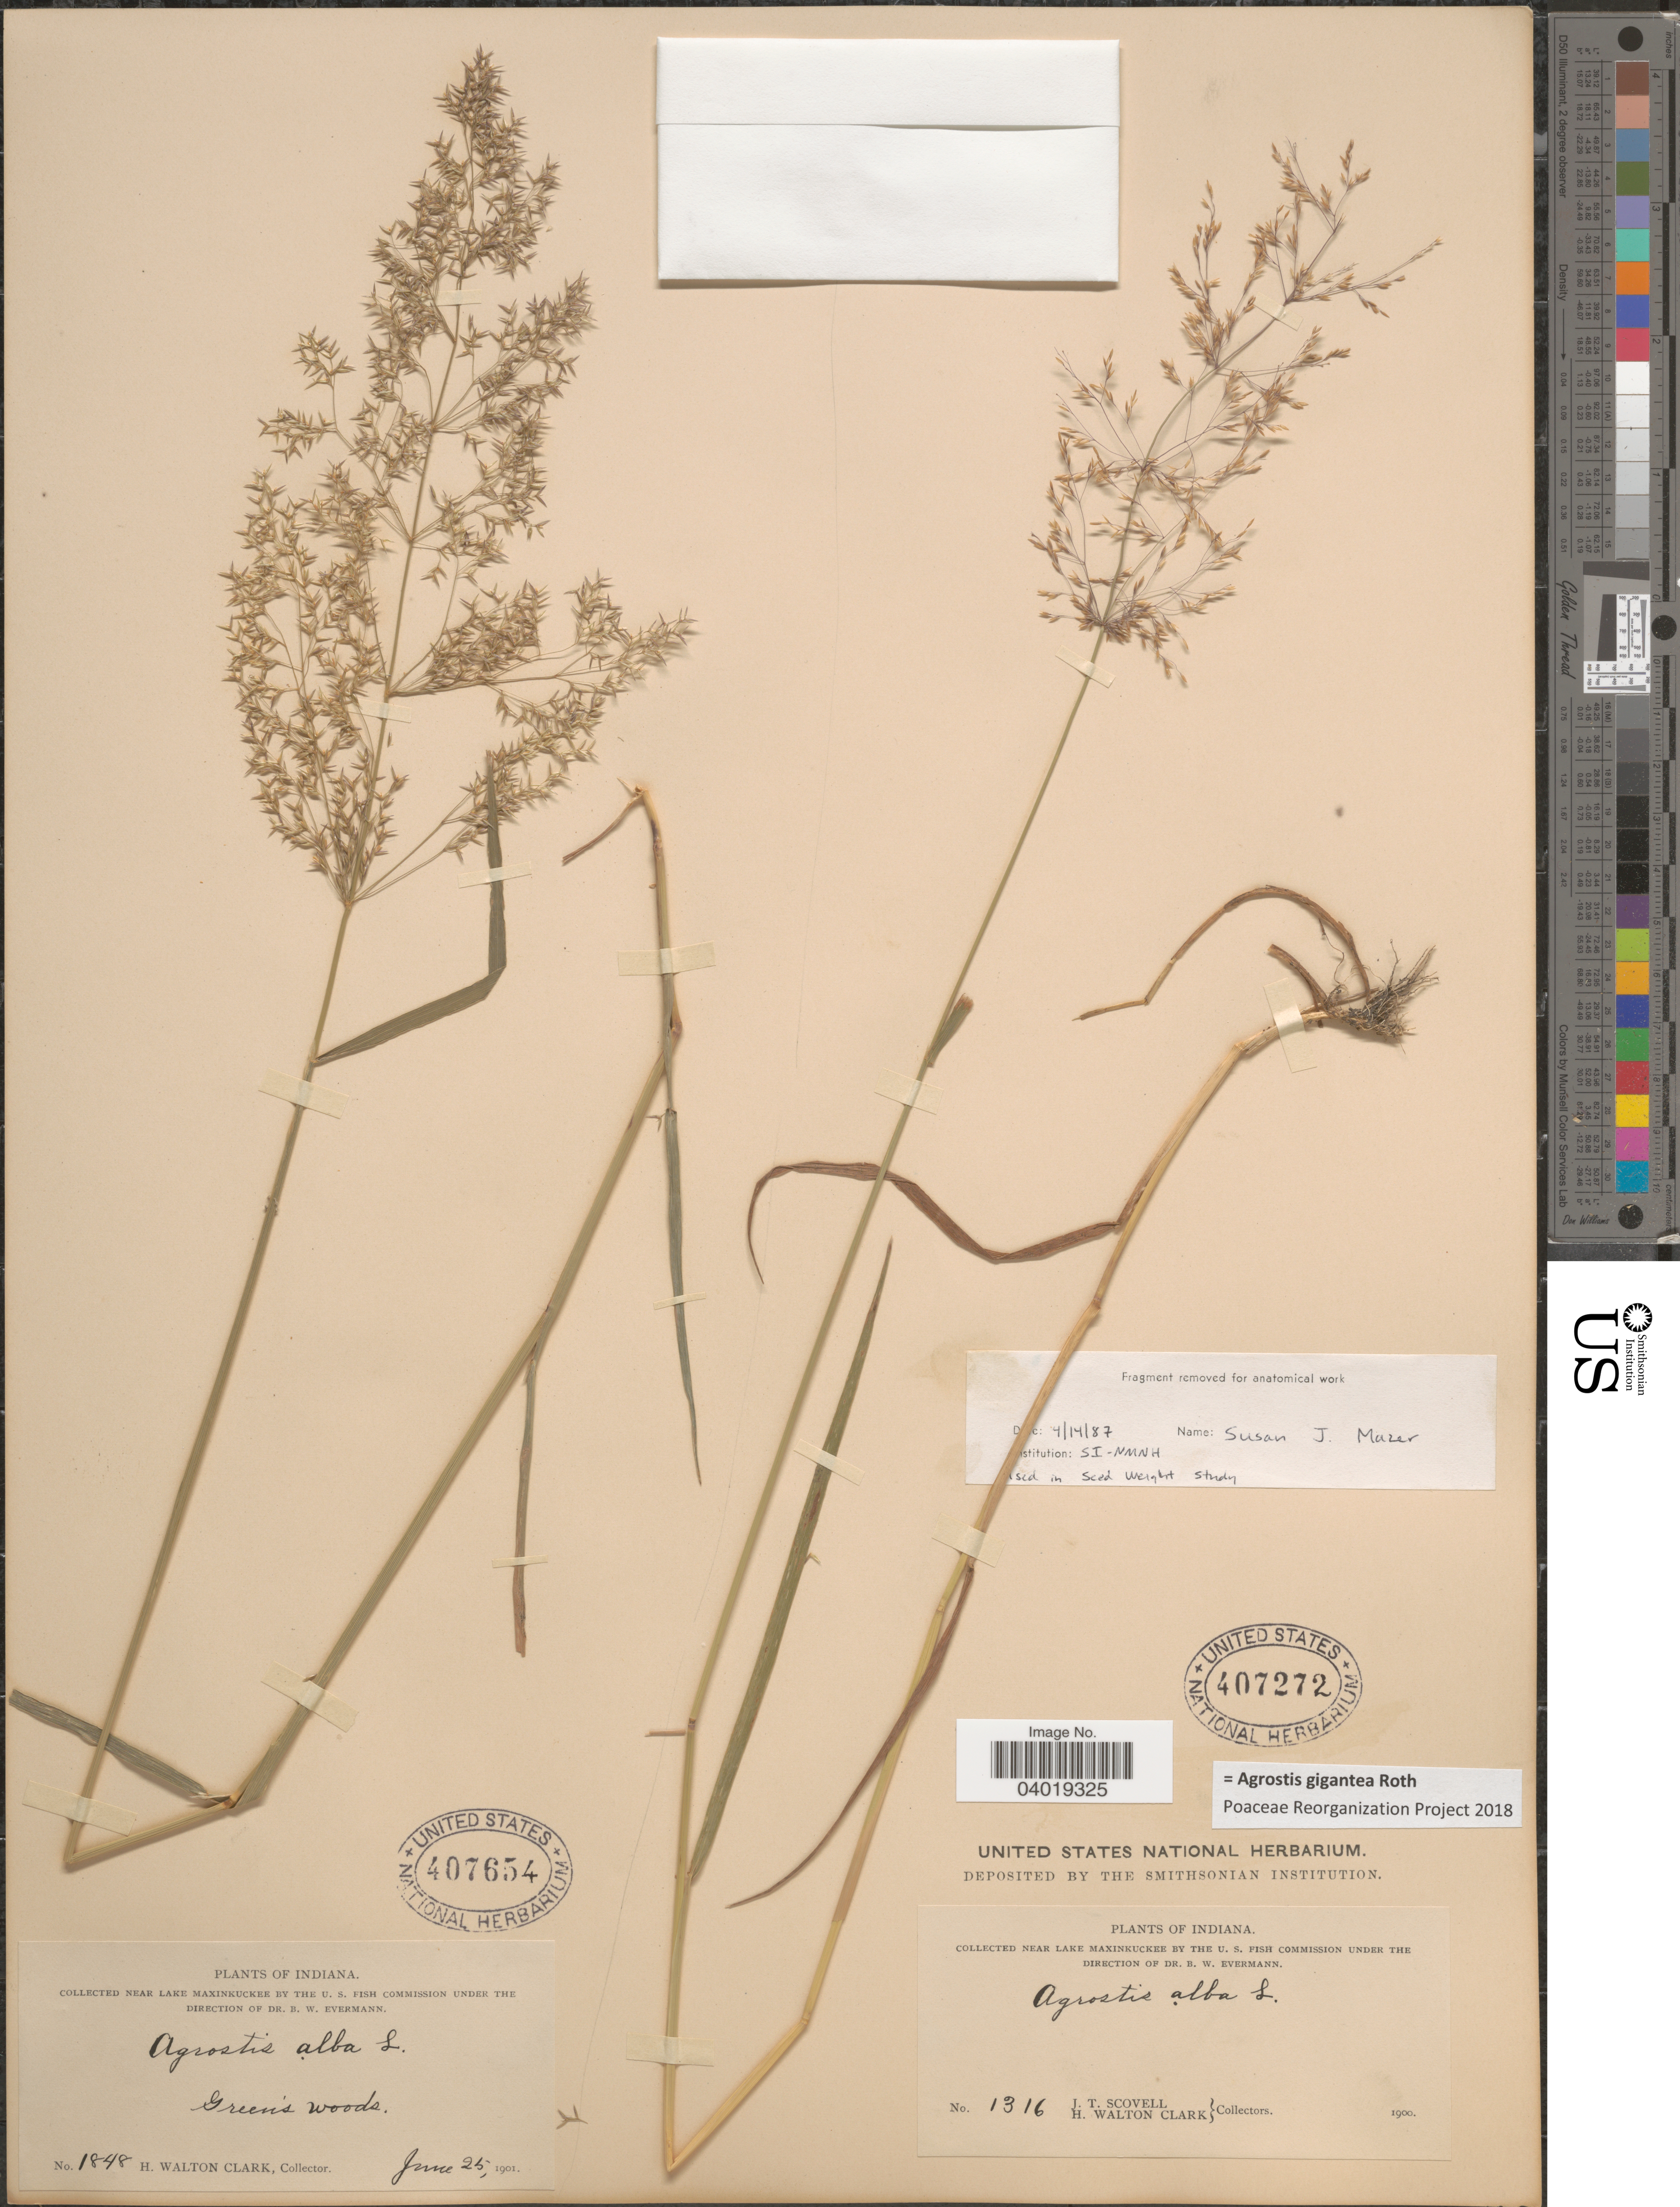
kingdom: Plantae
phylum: Tracheophyta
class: Liliopsida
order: Poales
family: Poaceae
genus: Agrostis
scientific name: Agrostis gigantea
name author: Roth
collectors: J. T. Scovell & H. W. Clark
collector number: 1316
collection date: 1900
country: United States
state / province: Indiana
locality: Near Lake Maxinkuckee.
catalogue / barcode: US 407272